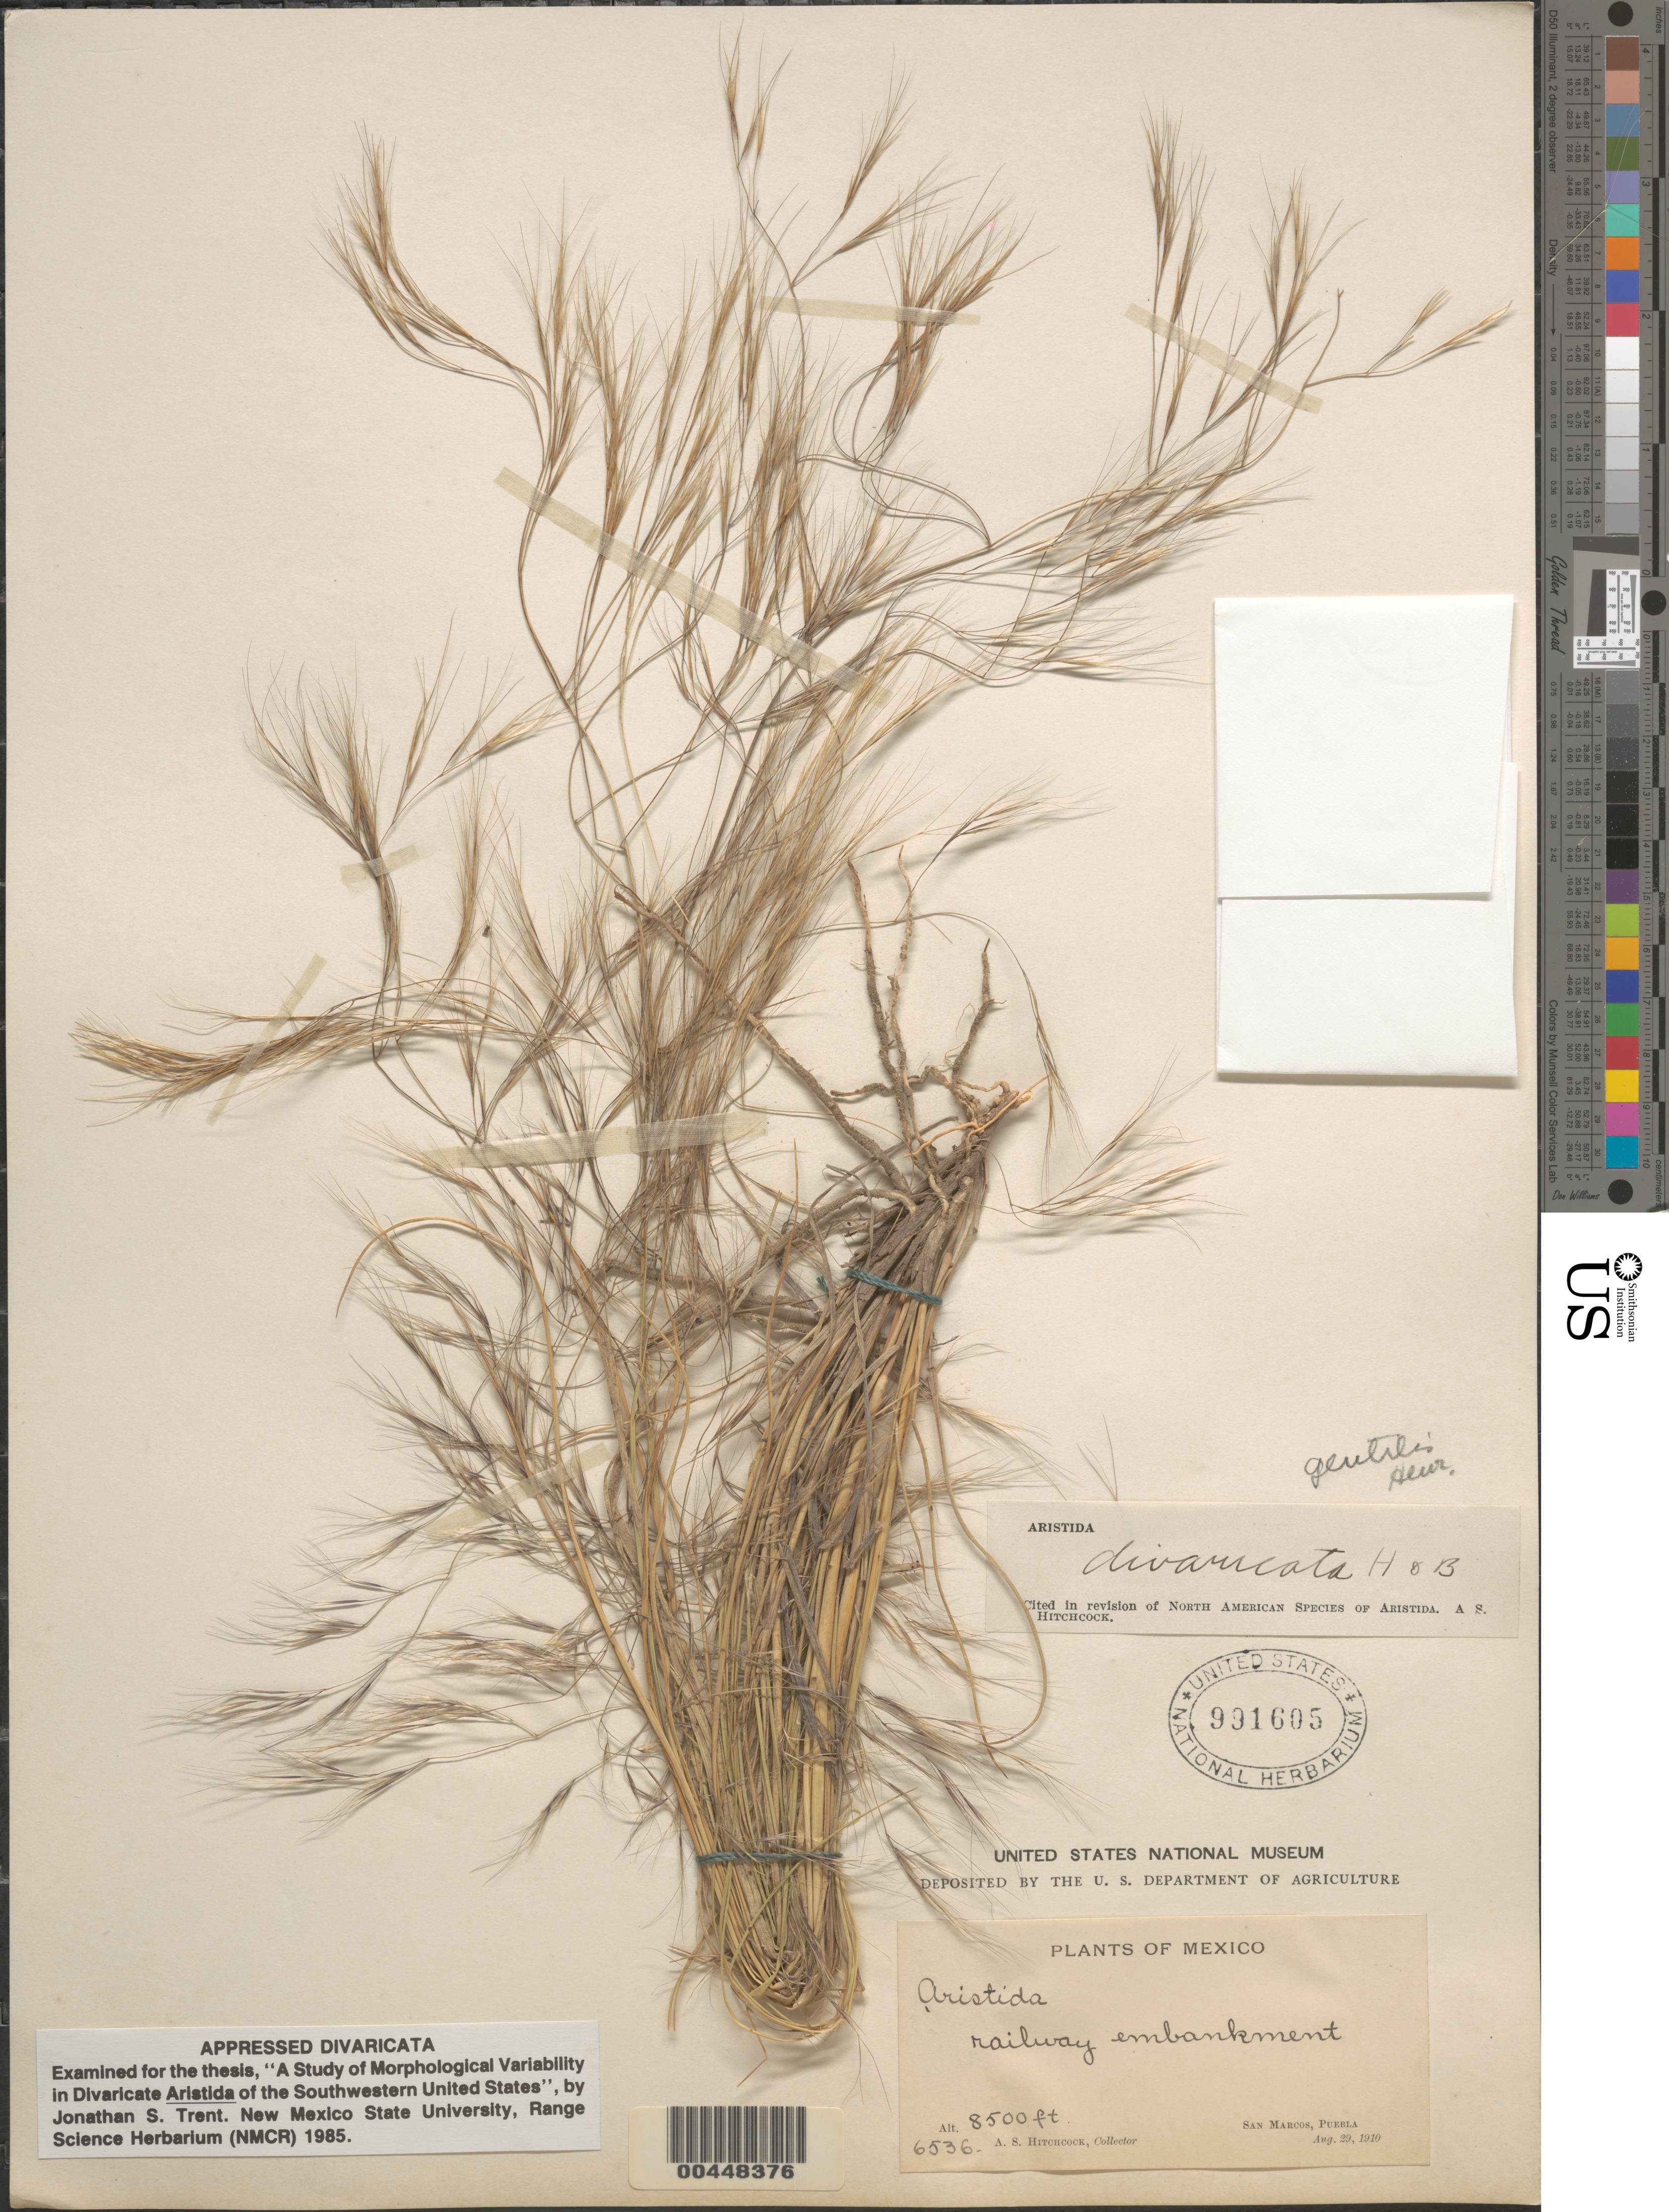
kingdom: Plantae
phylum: Tracheophyta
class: Liliopsida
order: Poales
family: Poaceae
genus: Aristida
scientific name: Aristida divaricata/havardii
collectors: A. S. Hitchcock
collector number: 6536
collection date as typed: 20 Aug 1910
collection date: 1910-08-20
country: Mexico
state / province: Puebla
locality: San Marcos, railway embankment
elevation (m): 2591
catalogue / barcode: US 991605